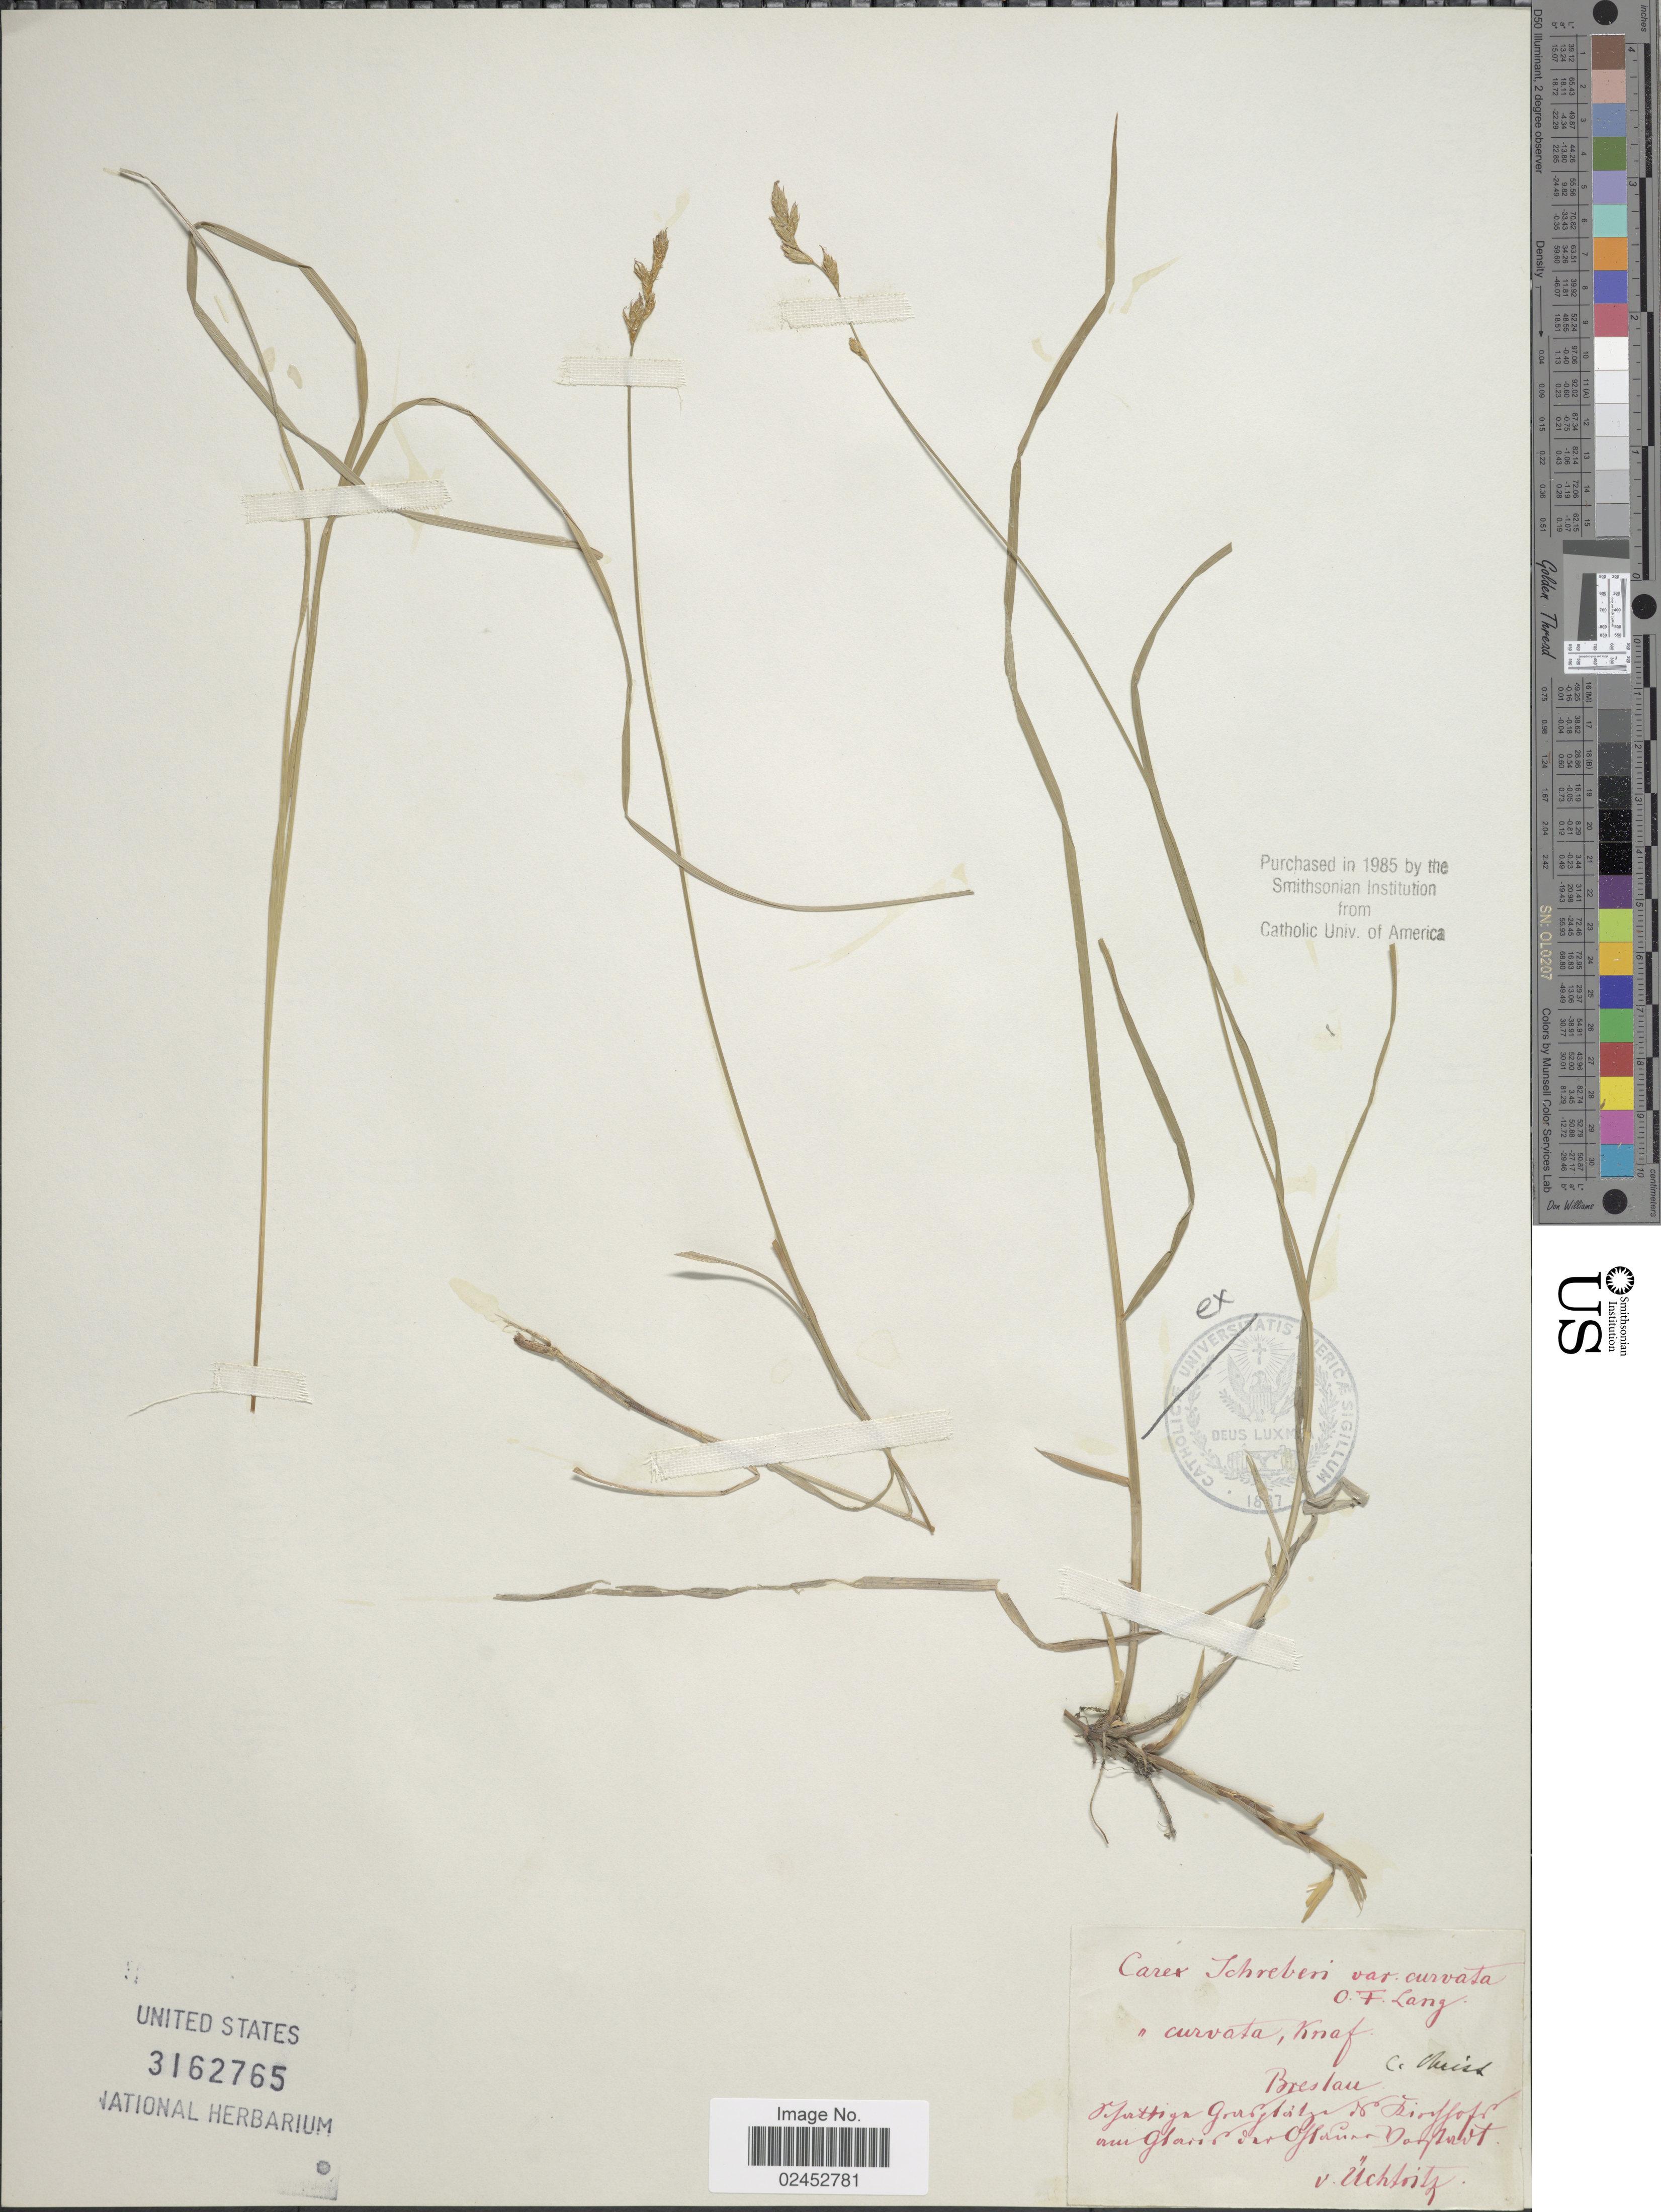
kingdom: Plantae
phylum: Tracheophyta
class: Liliopsida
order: Poales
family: Cyperaceae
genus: Carex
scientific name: Carex praecox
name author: Schreb.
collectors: C. Christ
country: Poland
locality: Breslau, [illegible text]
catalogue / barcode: US 3162765